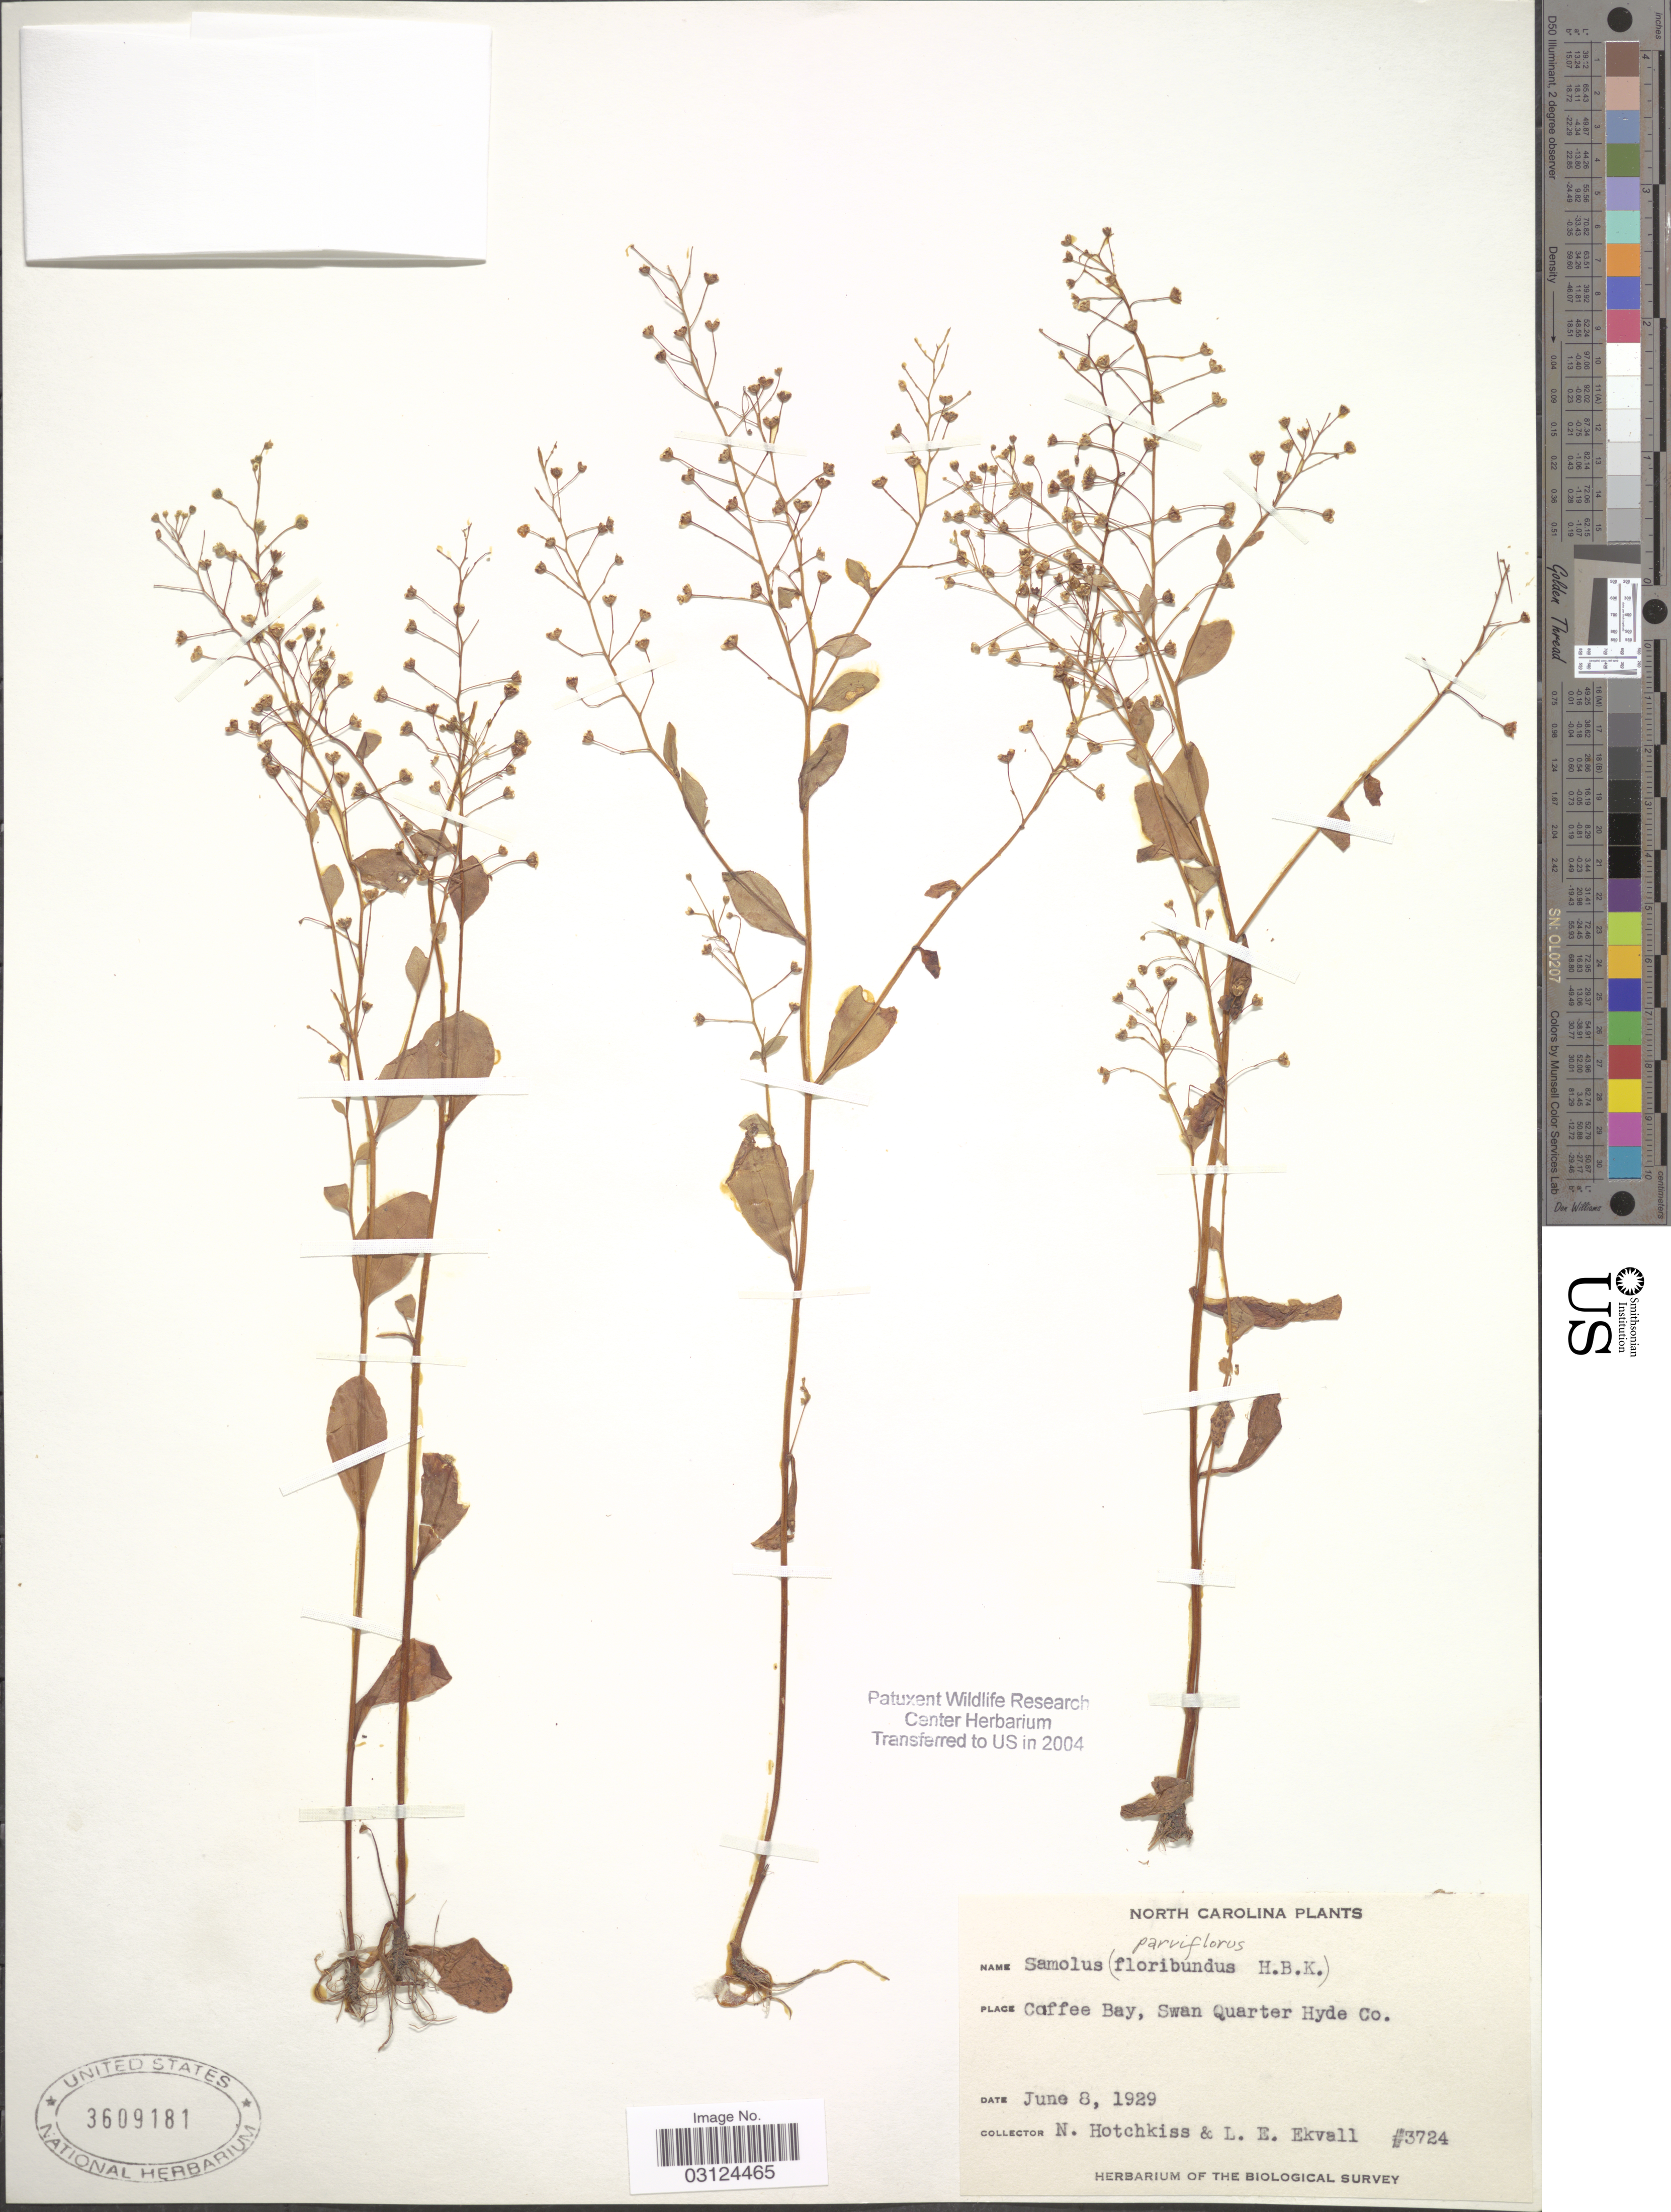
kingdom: Plantae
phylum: Tracheophyta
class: Magnoliopsida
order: Ericales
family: Primulaceae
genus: Samolus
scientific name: Samolus parviflorus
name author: Raf.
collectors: N. Hotchkiss & L. Ekvall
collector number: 3724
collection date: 1929-06-08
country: United States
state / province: North Carolina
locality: Coffee Bay, Swan Quarter Hyde Co.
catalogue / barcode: US 3609181